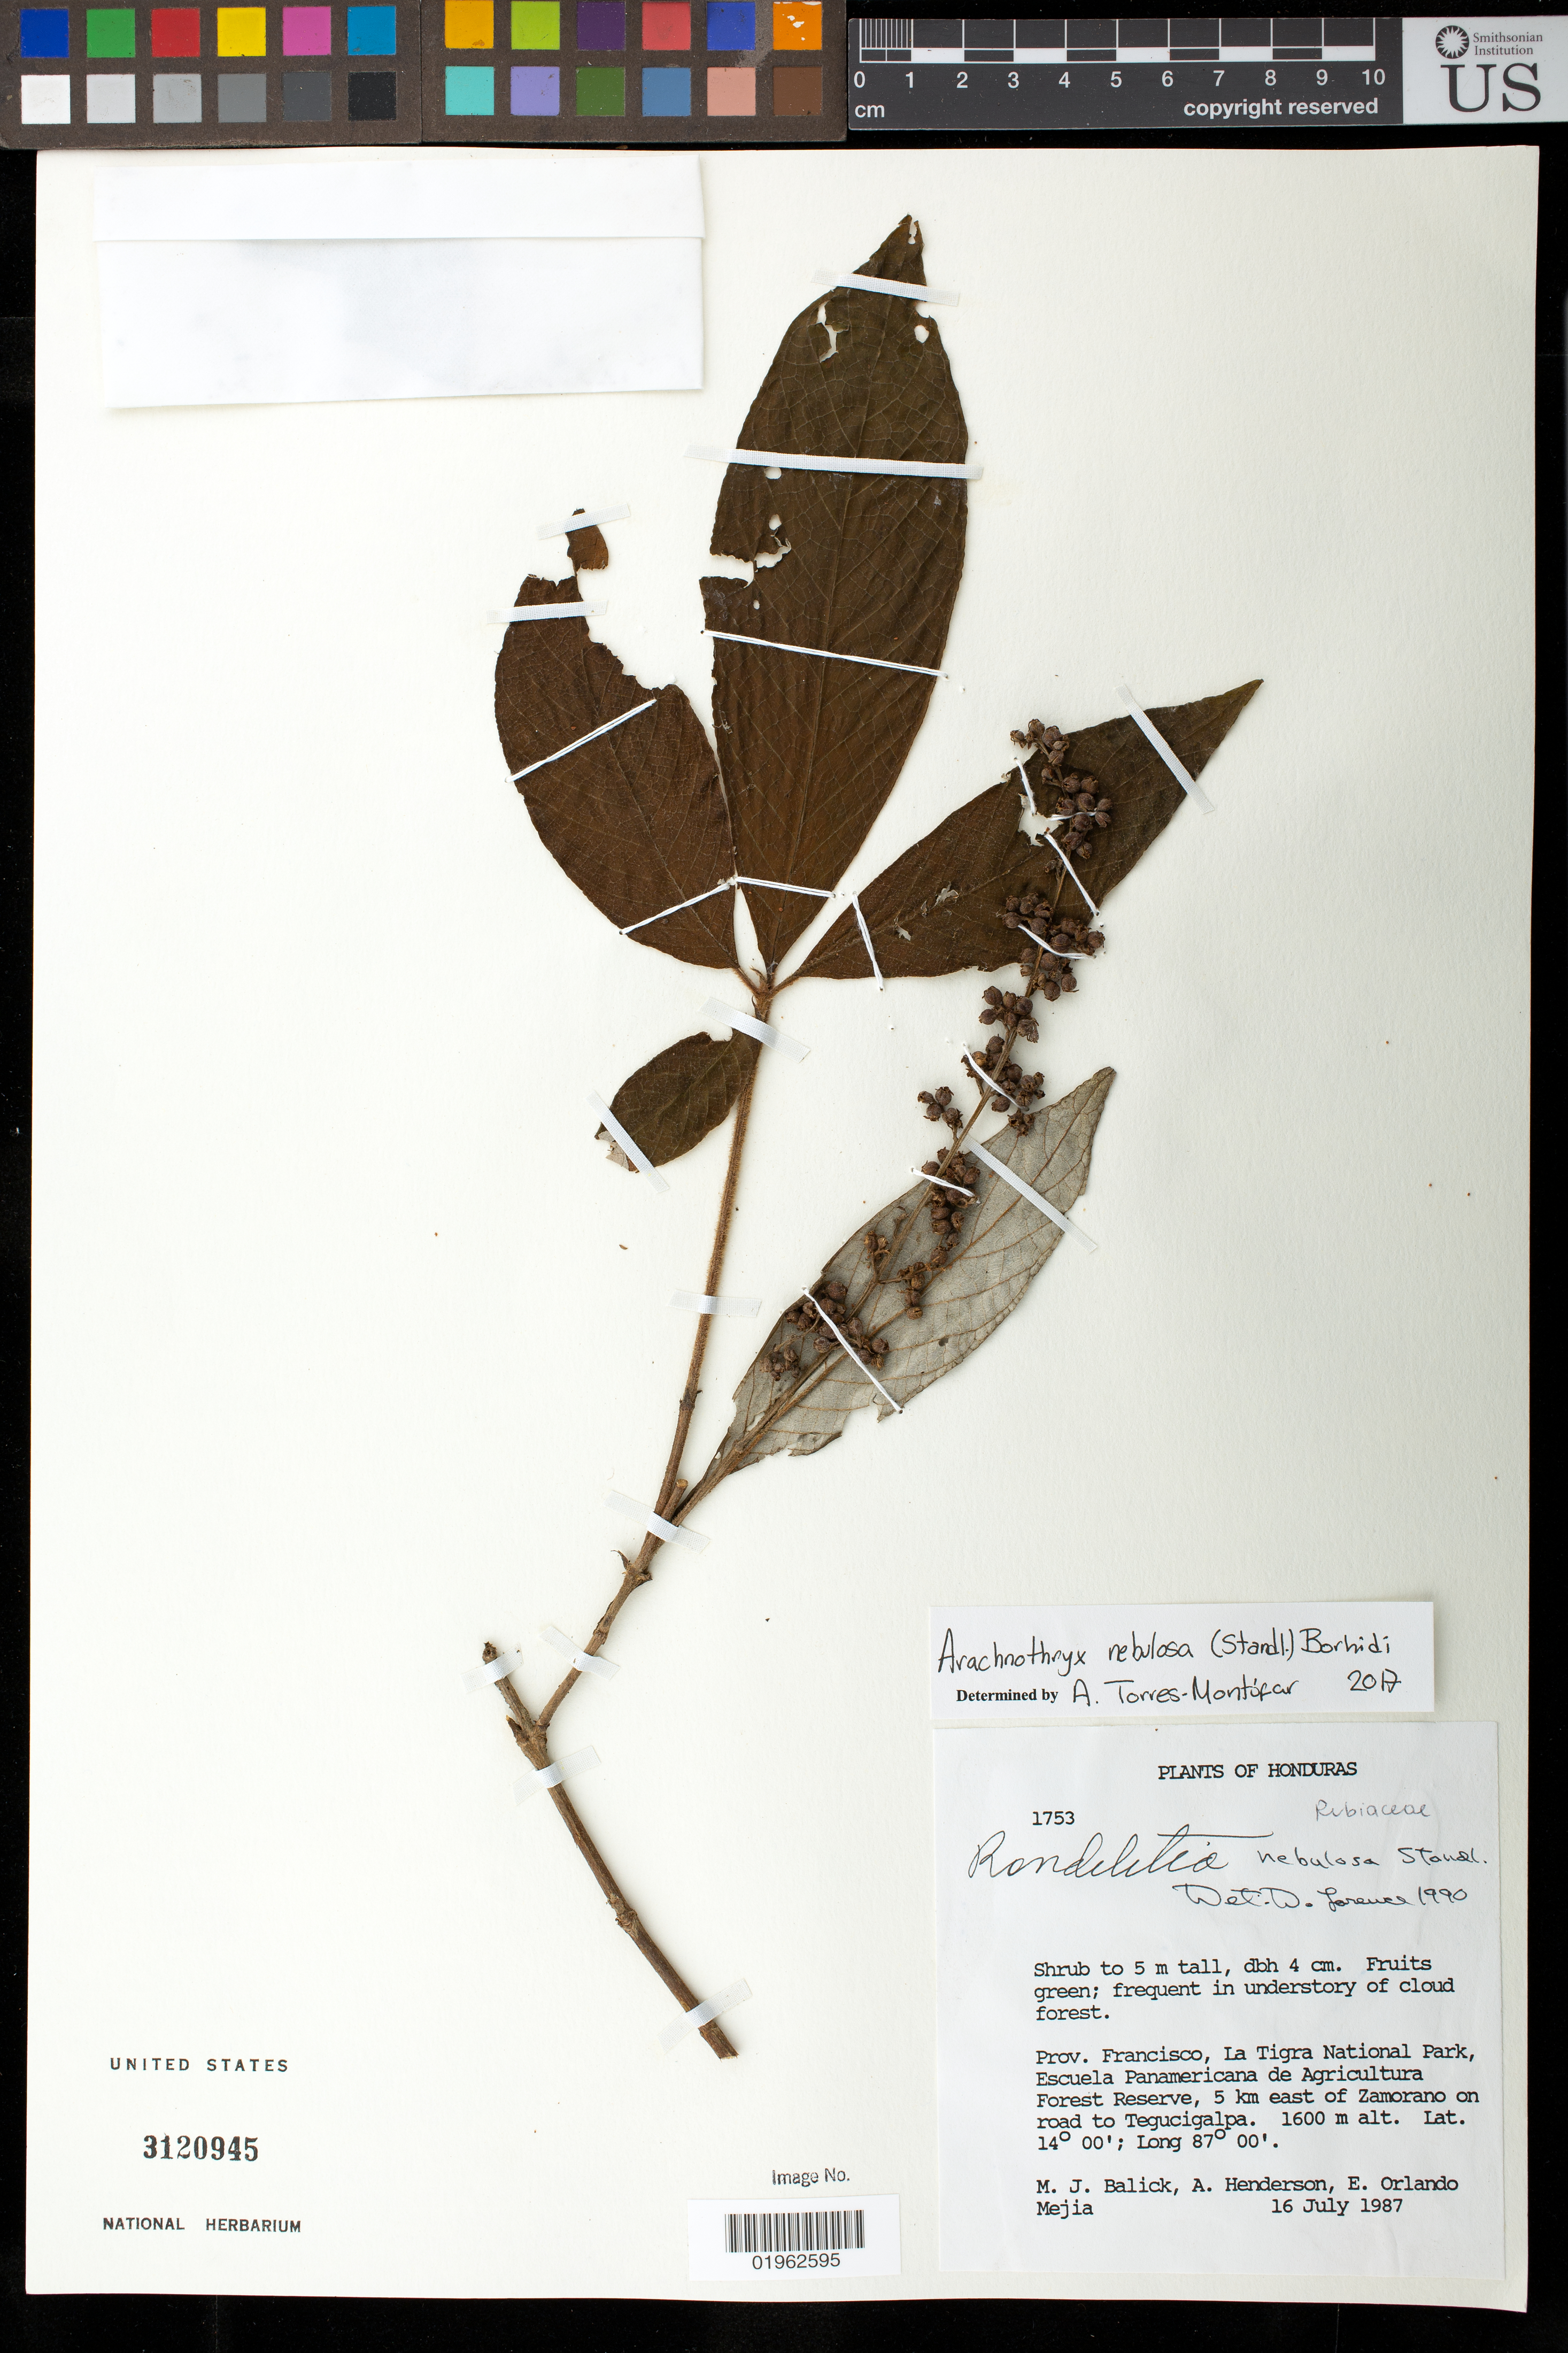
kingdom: Plantae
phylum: Tracheophyta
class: Magnoliopsida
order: Gentianales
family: Rubiaceae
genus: Arachnothryx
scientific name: Arachnothryx nebulosa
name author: (Standl.) Borhidi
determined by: Torres Montufar, J. A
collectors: M. J. Balick, A. Henderson & E. Orlando Mejia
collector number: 1753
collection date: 1987-07-16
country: Honduras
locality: Prov. Francisco, La Tigra National Park, Escuela Panamericana de Agricultura Forest Reserve, 5 km east of Zamorano on road to Tegucigalpa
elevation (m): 1600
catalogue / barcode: US 3120945